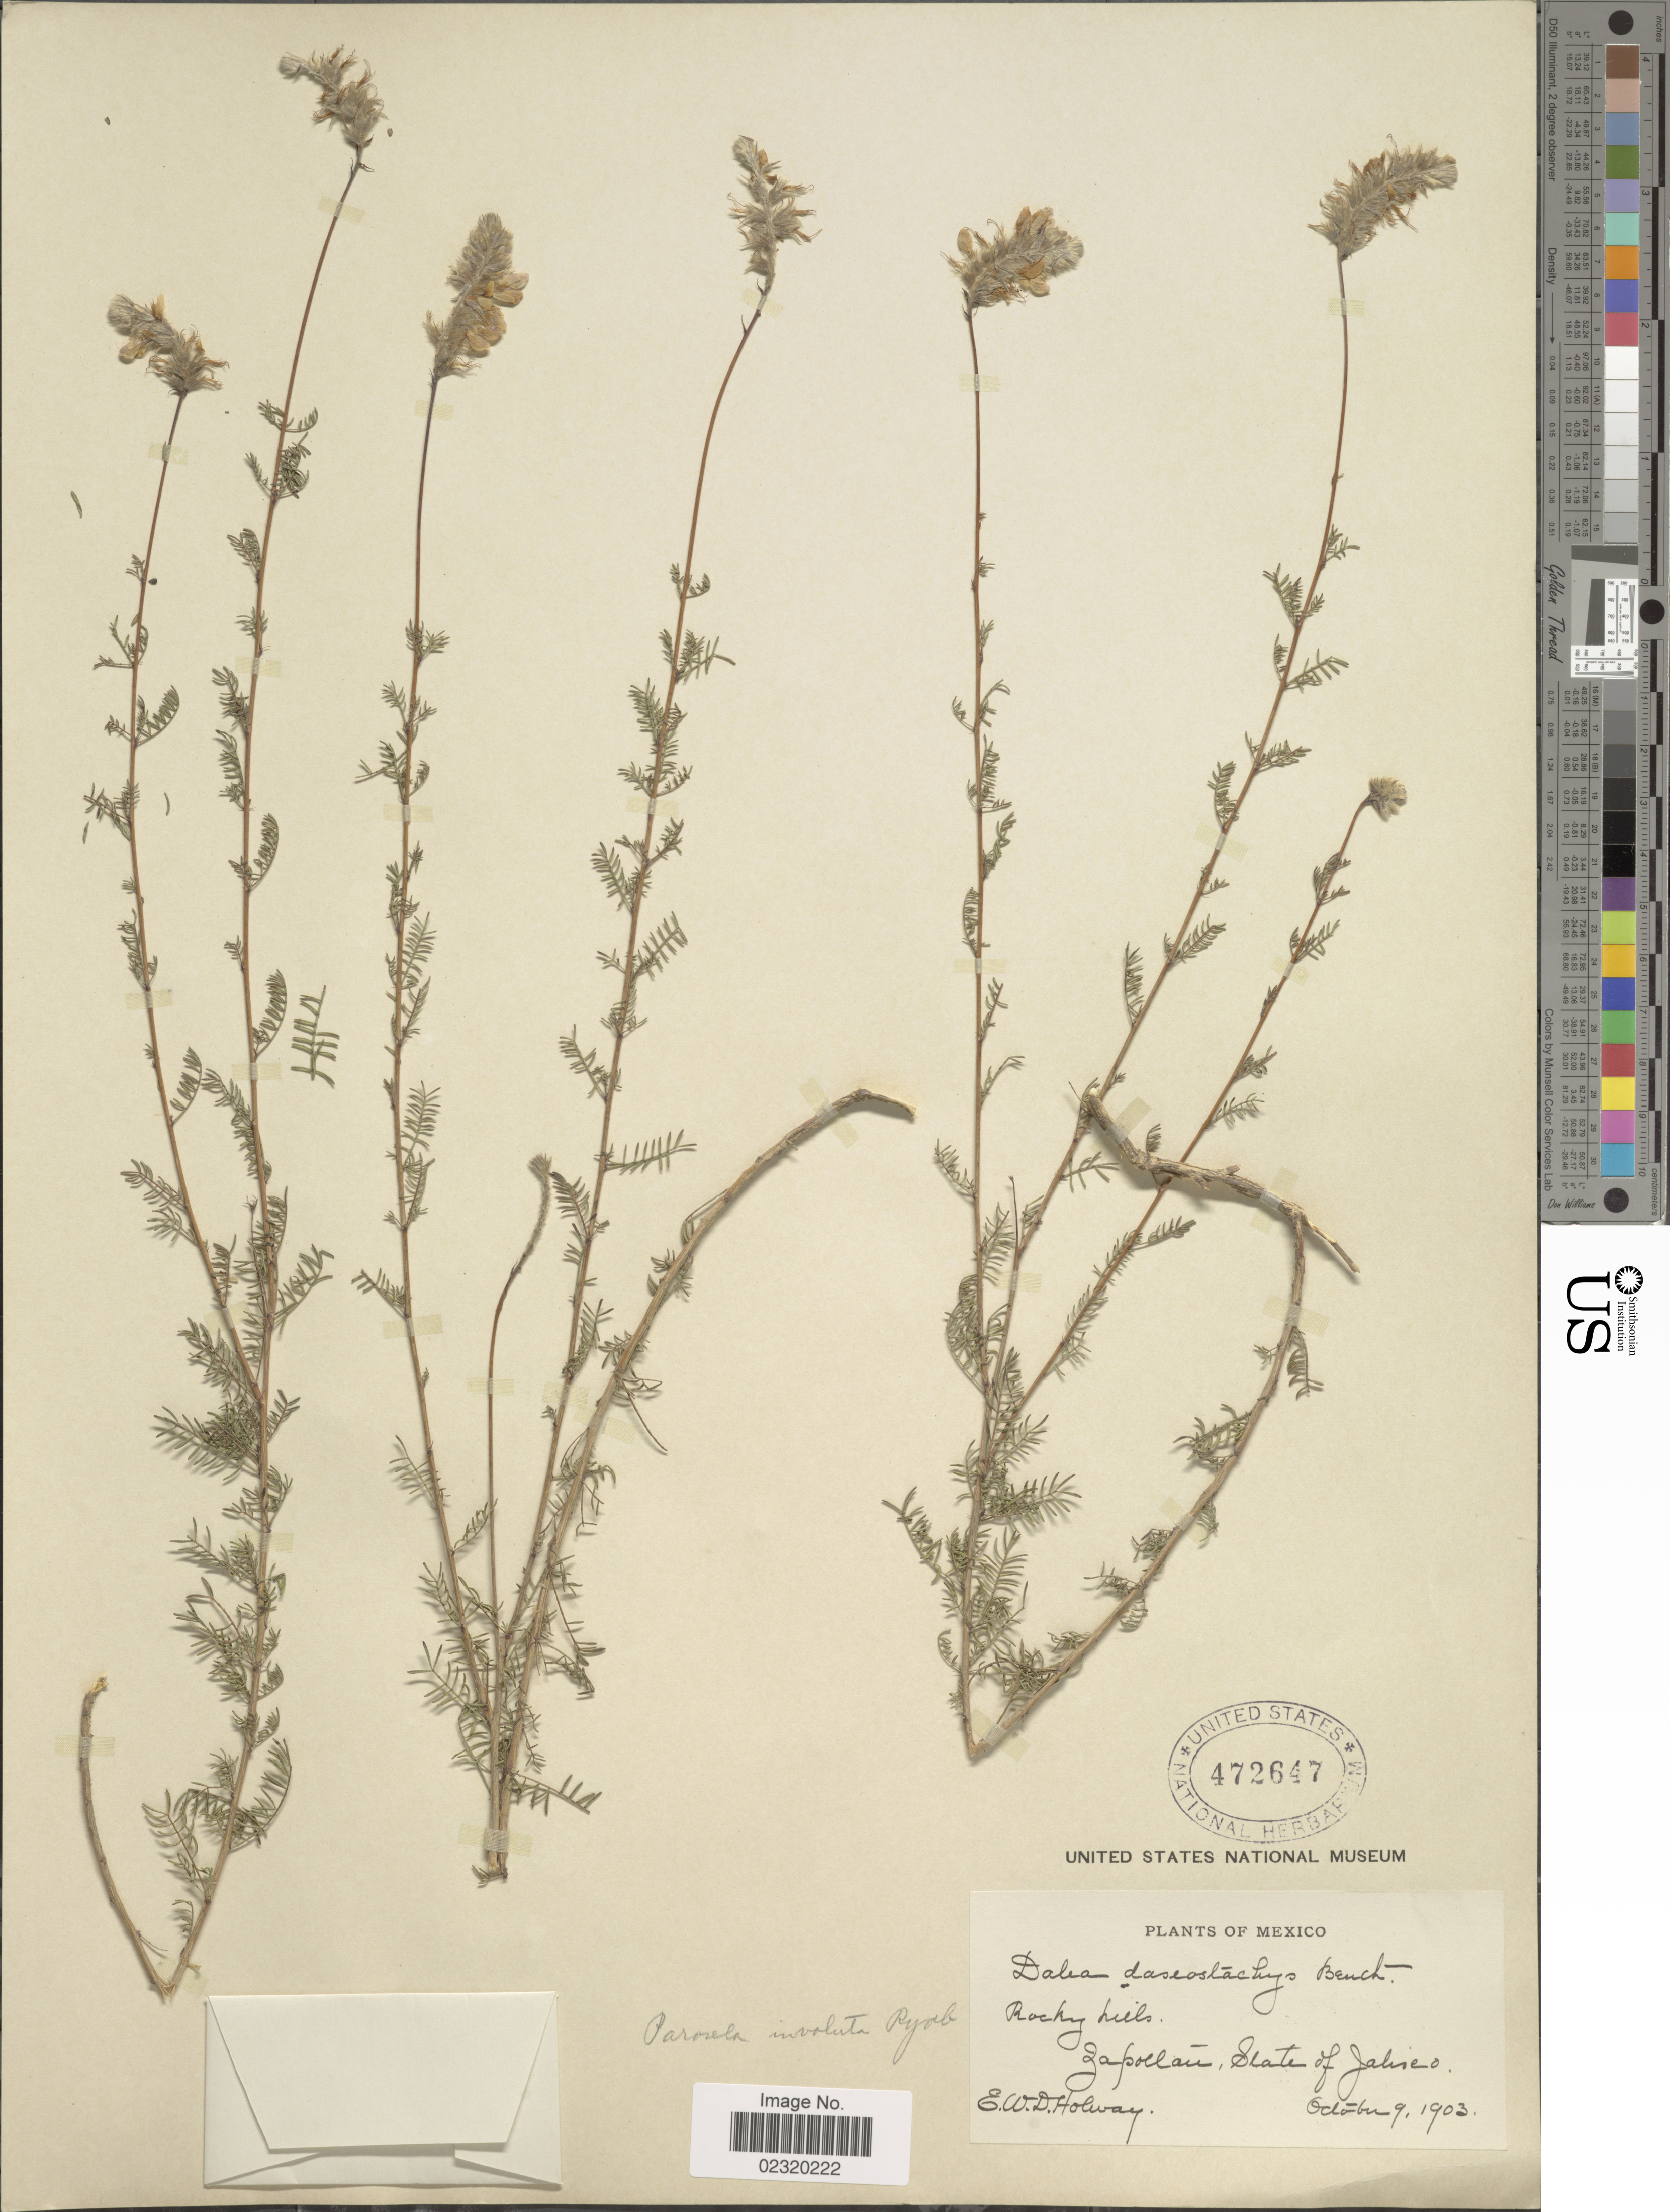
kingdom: Plantae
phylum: Tracheophyta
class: Magnoliopsida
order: Fabales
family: Fabaceae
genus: Dalea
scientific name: Dalea versicolor var. involuta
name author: (Rydb.) Barneby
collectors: E. W. D. Holway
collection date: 1903-10-09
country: Mexico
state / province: Jalisco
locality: Rocky hills, Zapoclan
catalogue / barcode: US 472647